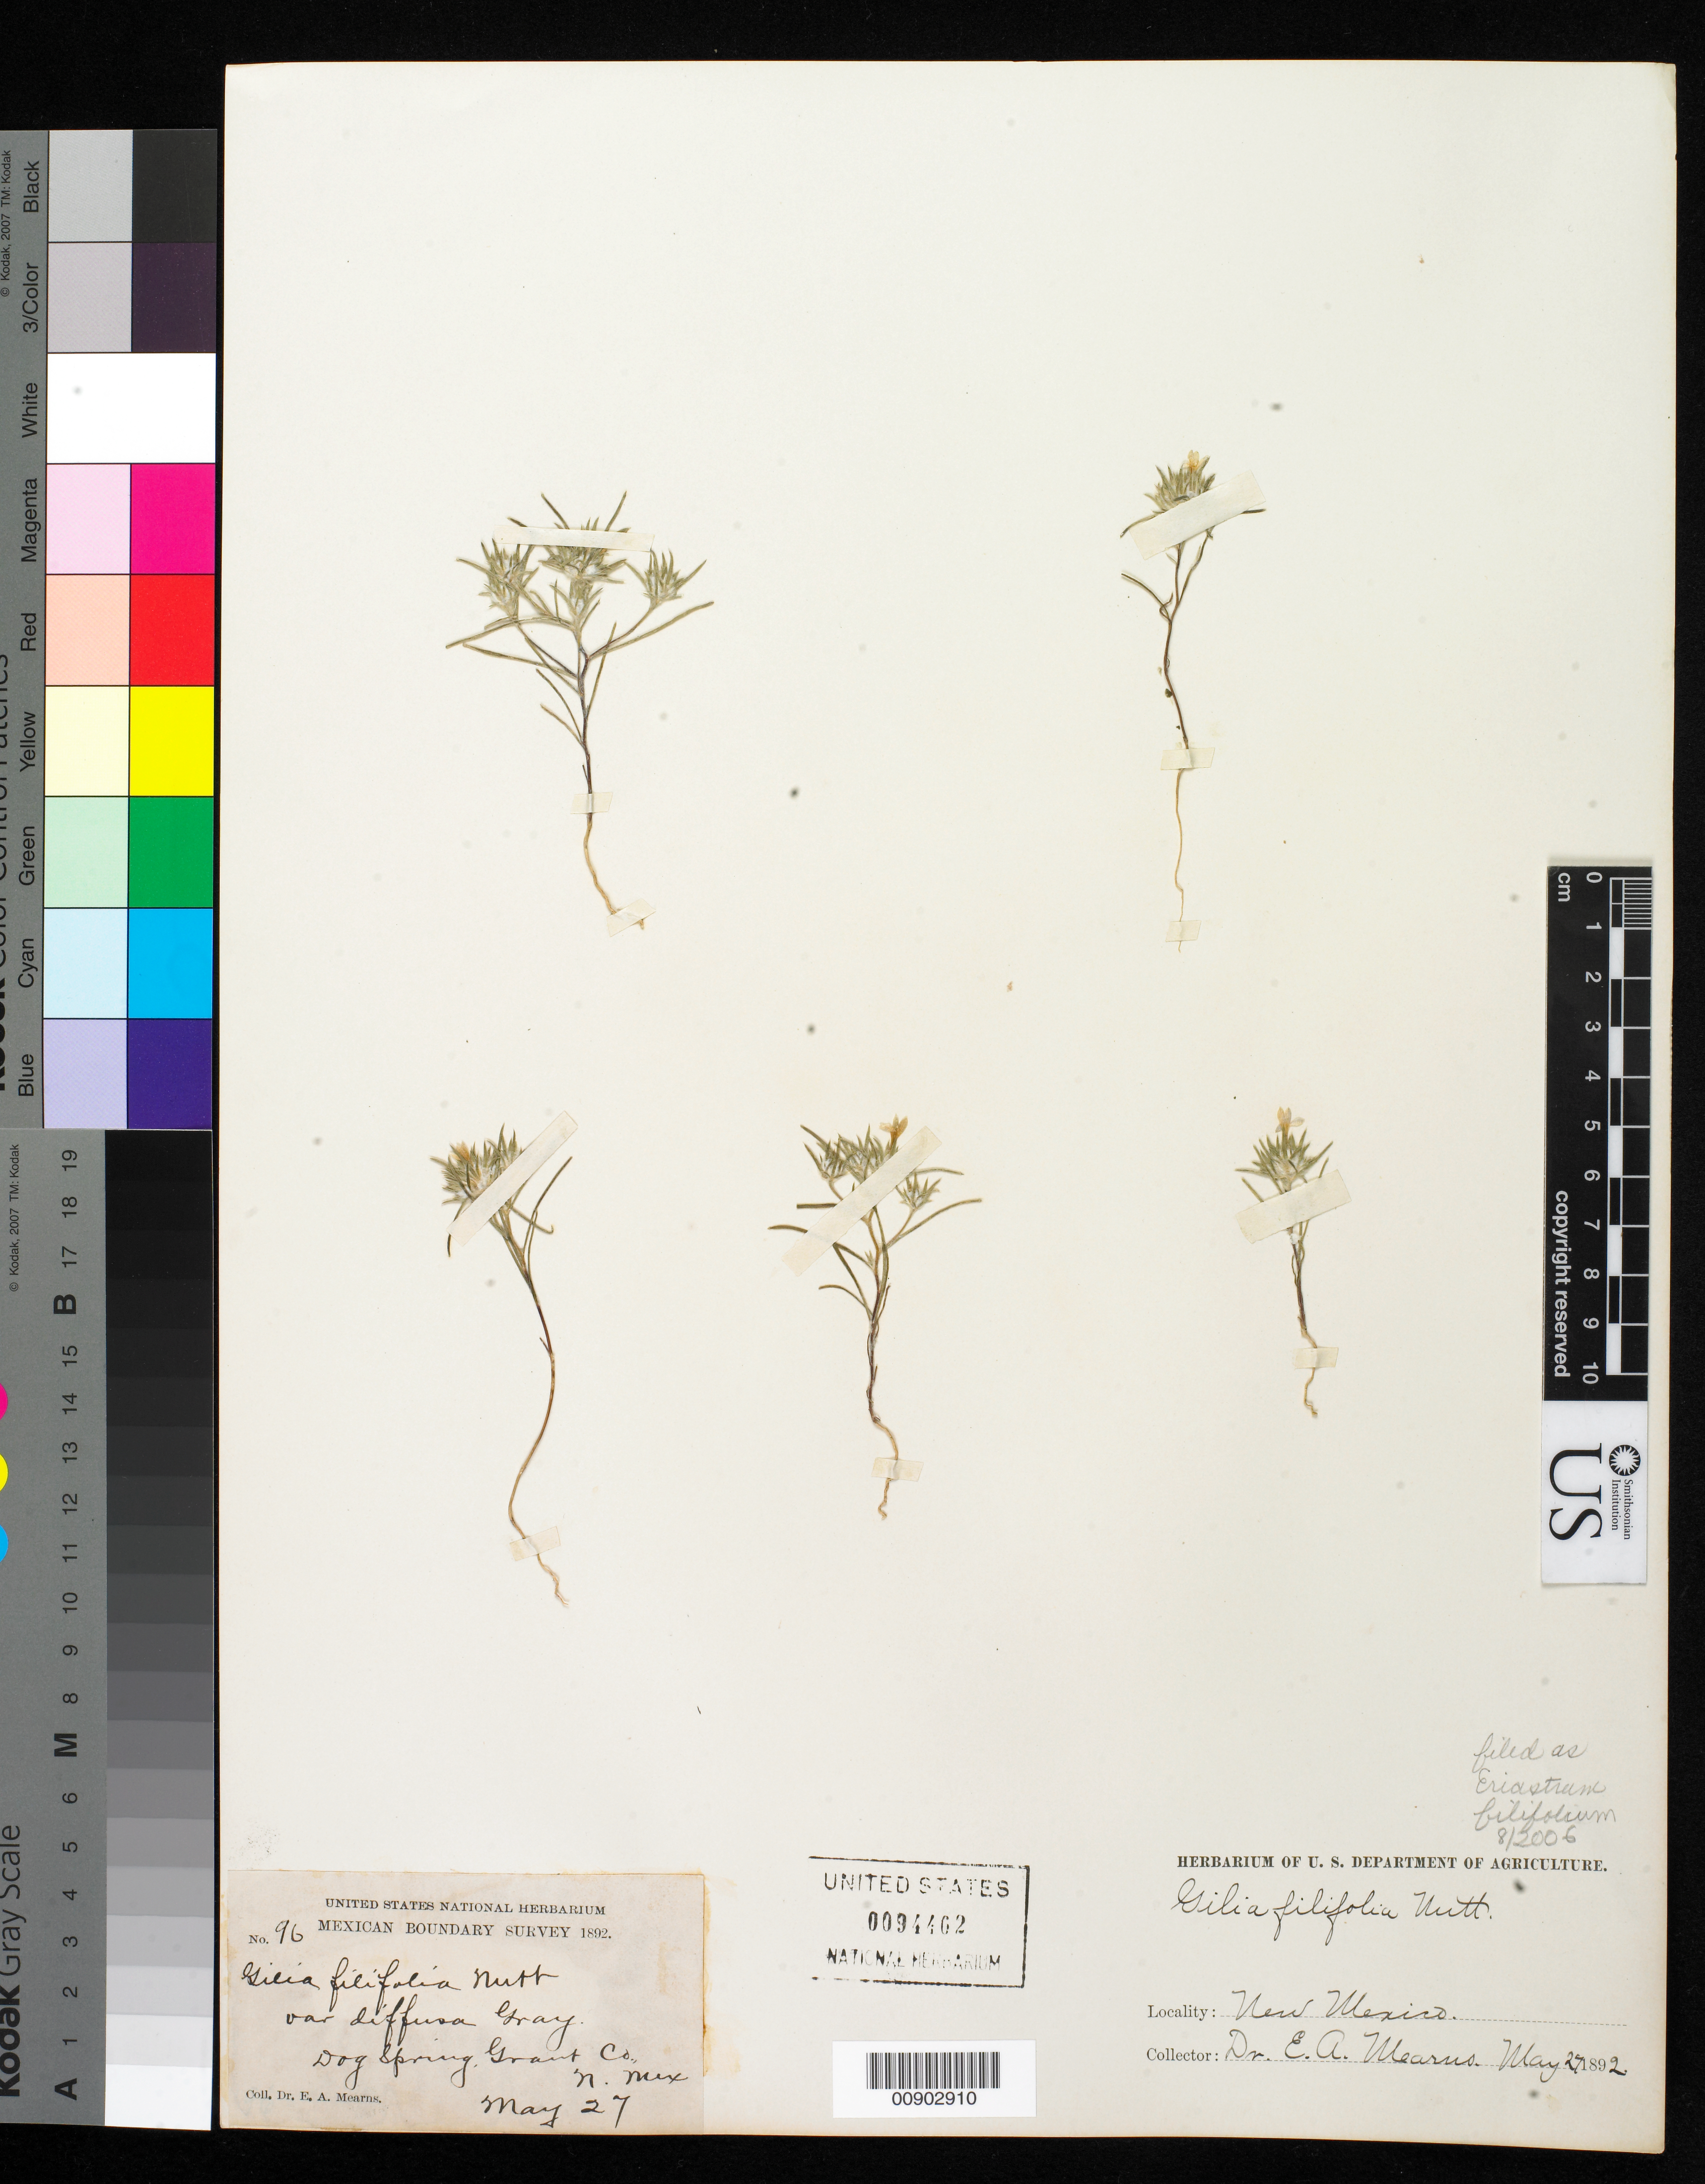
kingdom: Plantae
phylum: Tracheophyta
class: Magnoliopsida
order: Ericales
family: Polemoniaceae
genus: Eriastrum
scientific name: Eriastrum filifolium (Nutt.) Wooton & Standl.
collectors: E. A. Mearns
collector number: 96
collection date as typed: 27 May 1892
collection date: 1892-05-27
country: United States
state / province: New Mexico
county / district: Grant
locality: Dog Spring, Grant County, New Mexico.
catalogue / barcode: US 94462